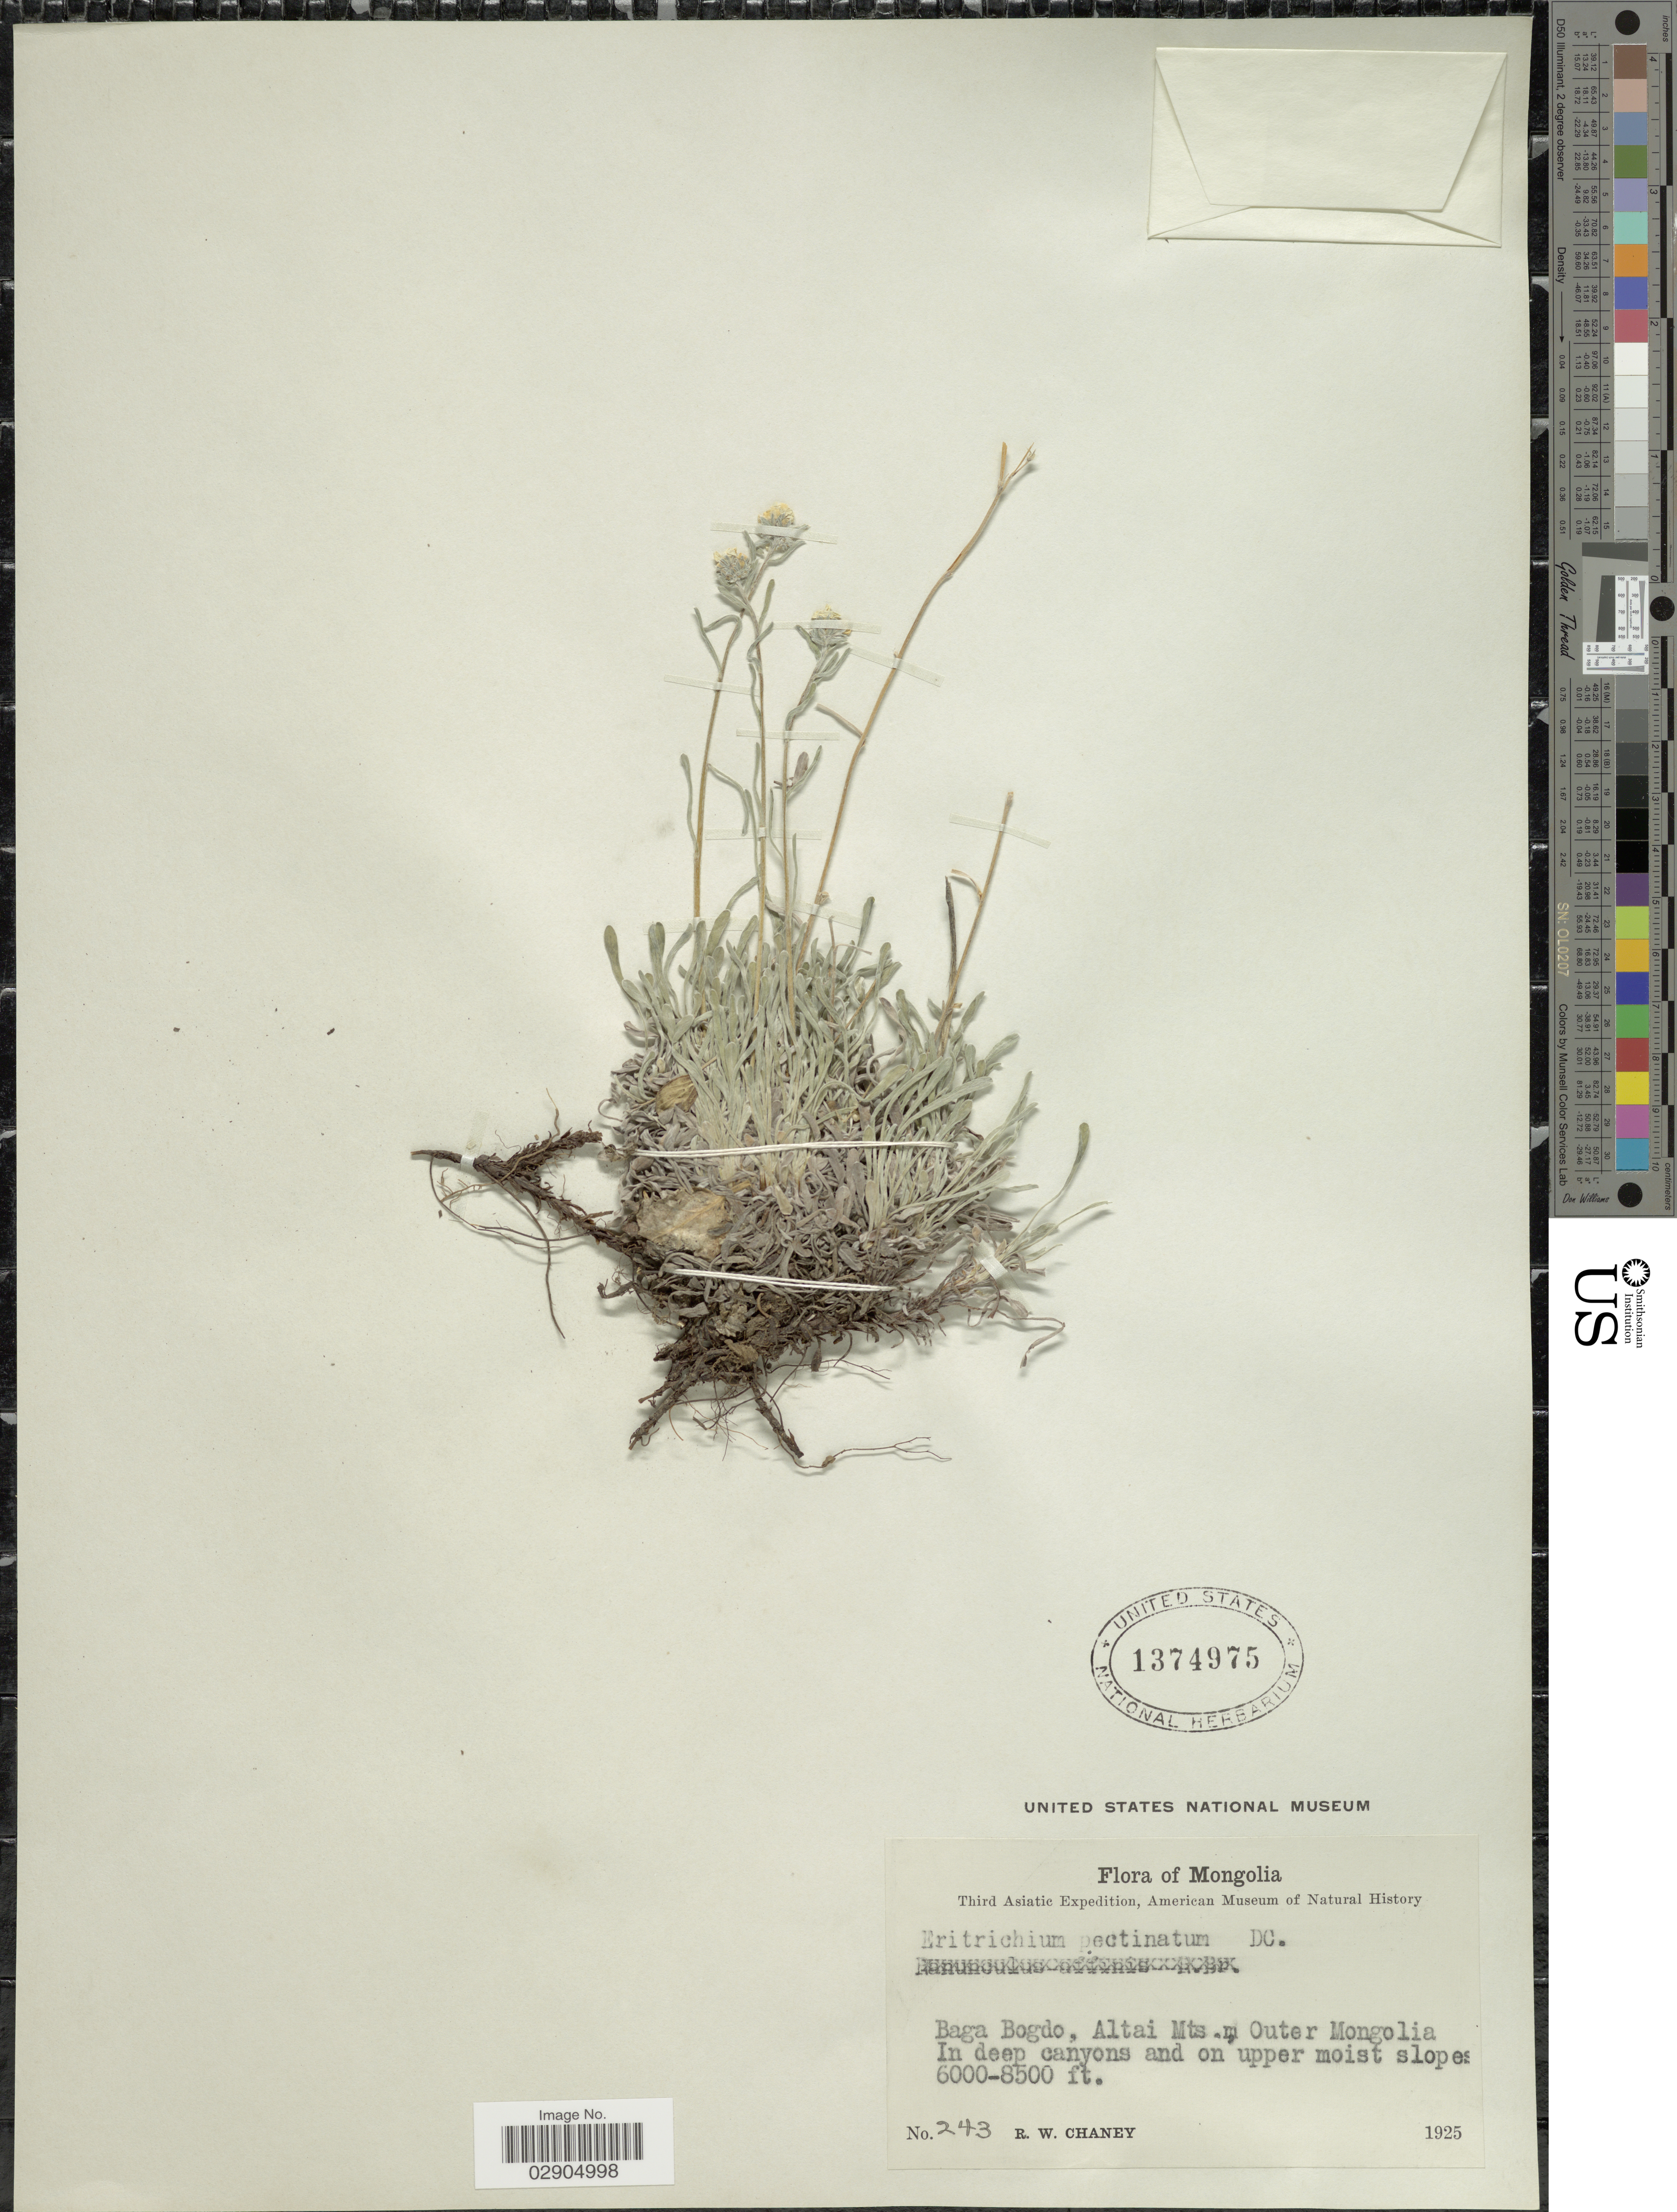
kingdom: Plantae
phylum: Tracheophyta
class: Magnoliopsida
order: Boraginales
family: Boraginaceae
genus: Eritrichium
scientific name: Eritrichium pectinatum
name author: (Pall.) DC.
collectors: R. Chaney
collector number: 243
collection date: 1925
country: Mongolia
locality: Baga Bogdo, Altai Mts., Outer Mongolia.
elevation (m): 1829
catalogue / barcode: US 1374975